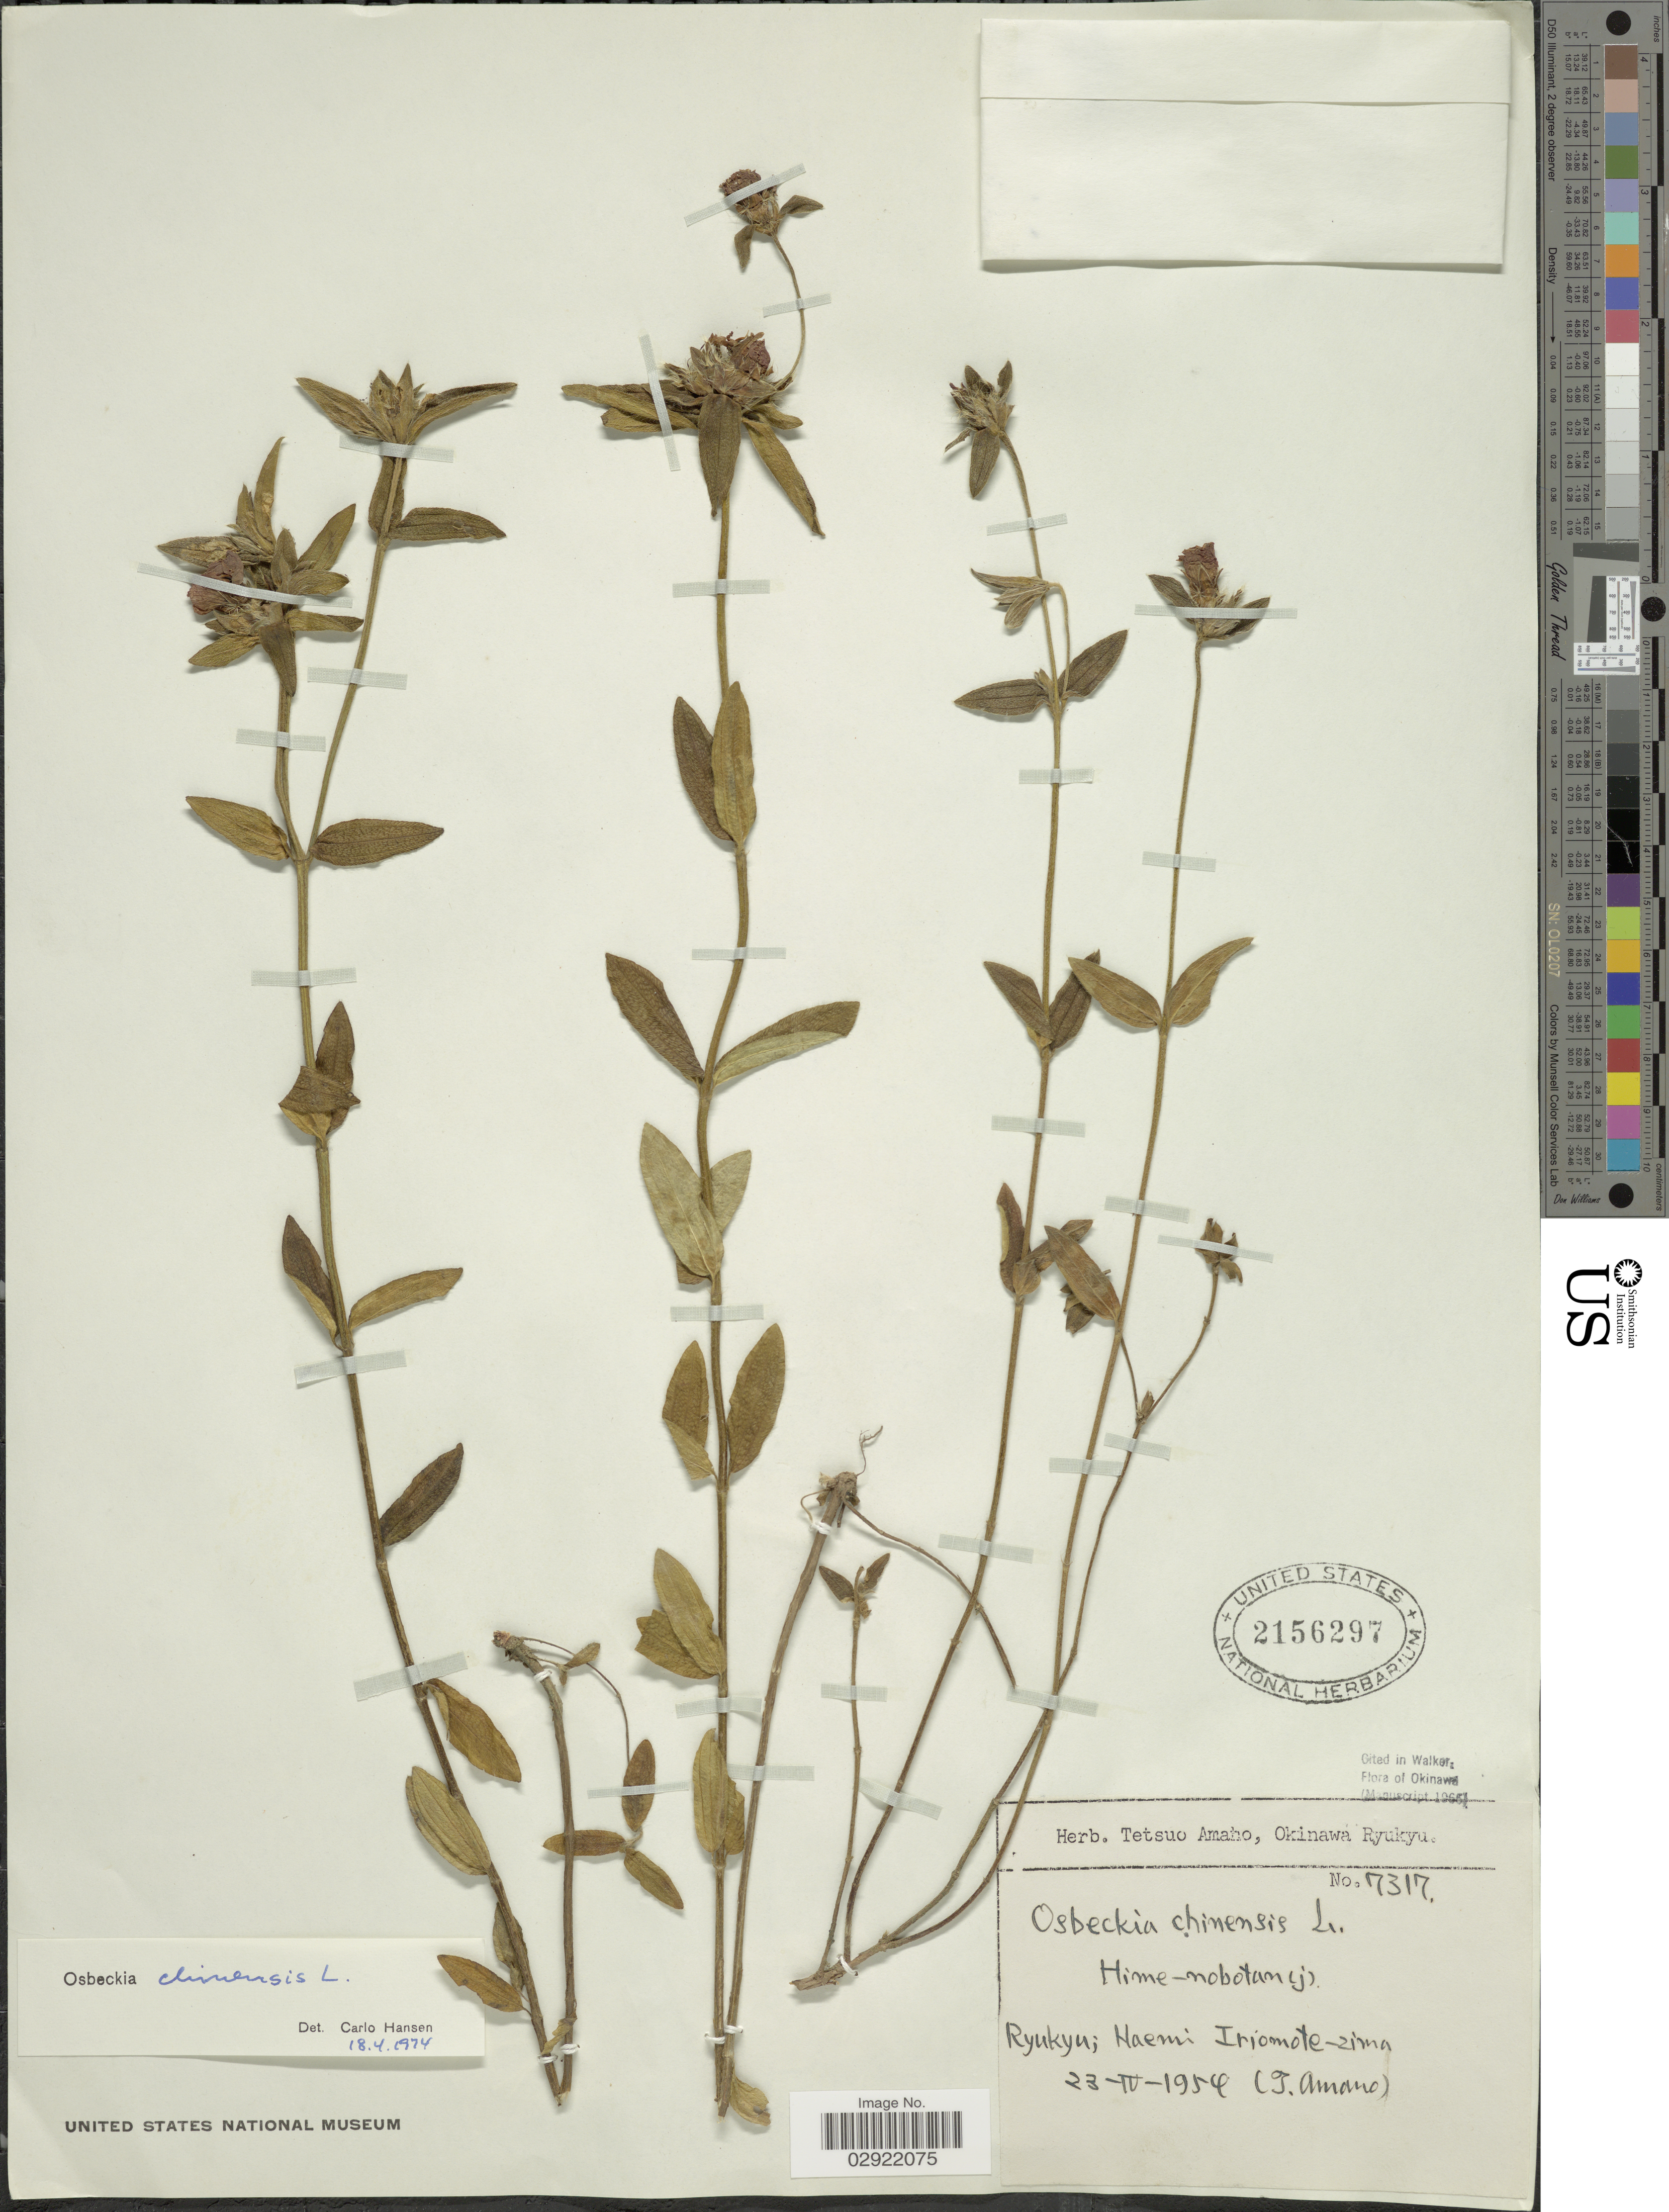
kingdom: Plantae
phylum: Tracheophyta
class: Magnoliopsida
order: Myrtales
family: Melastomataceae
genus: Osbeckia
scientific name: Osbeckia chinensis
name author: L.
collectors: T. Amano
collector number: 7317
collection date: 1954-04-23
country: Japan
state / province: Okinawa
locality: Okinawa Ryukyu. Haemi Iriomote-zima.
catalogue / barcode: US 2156297